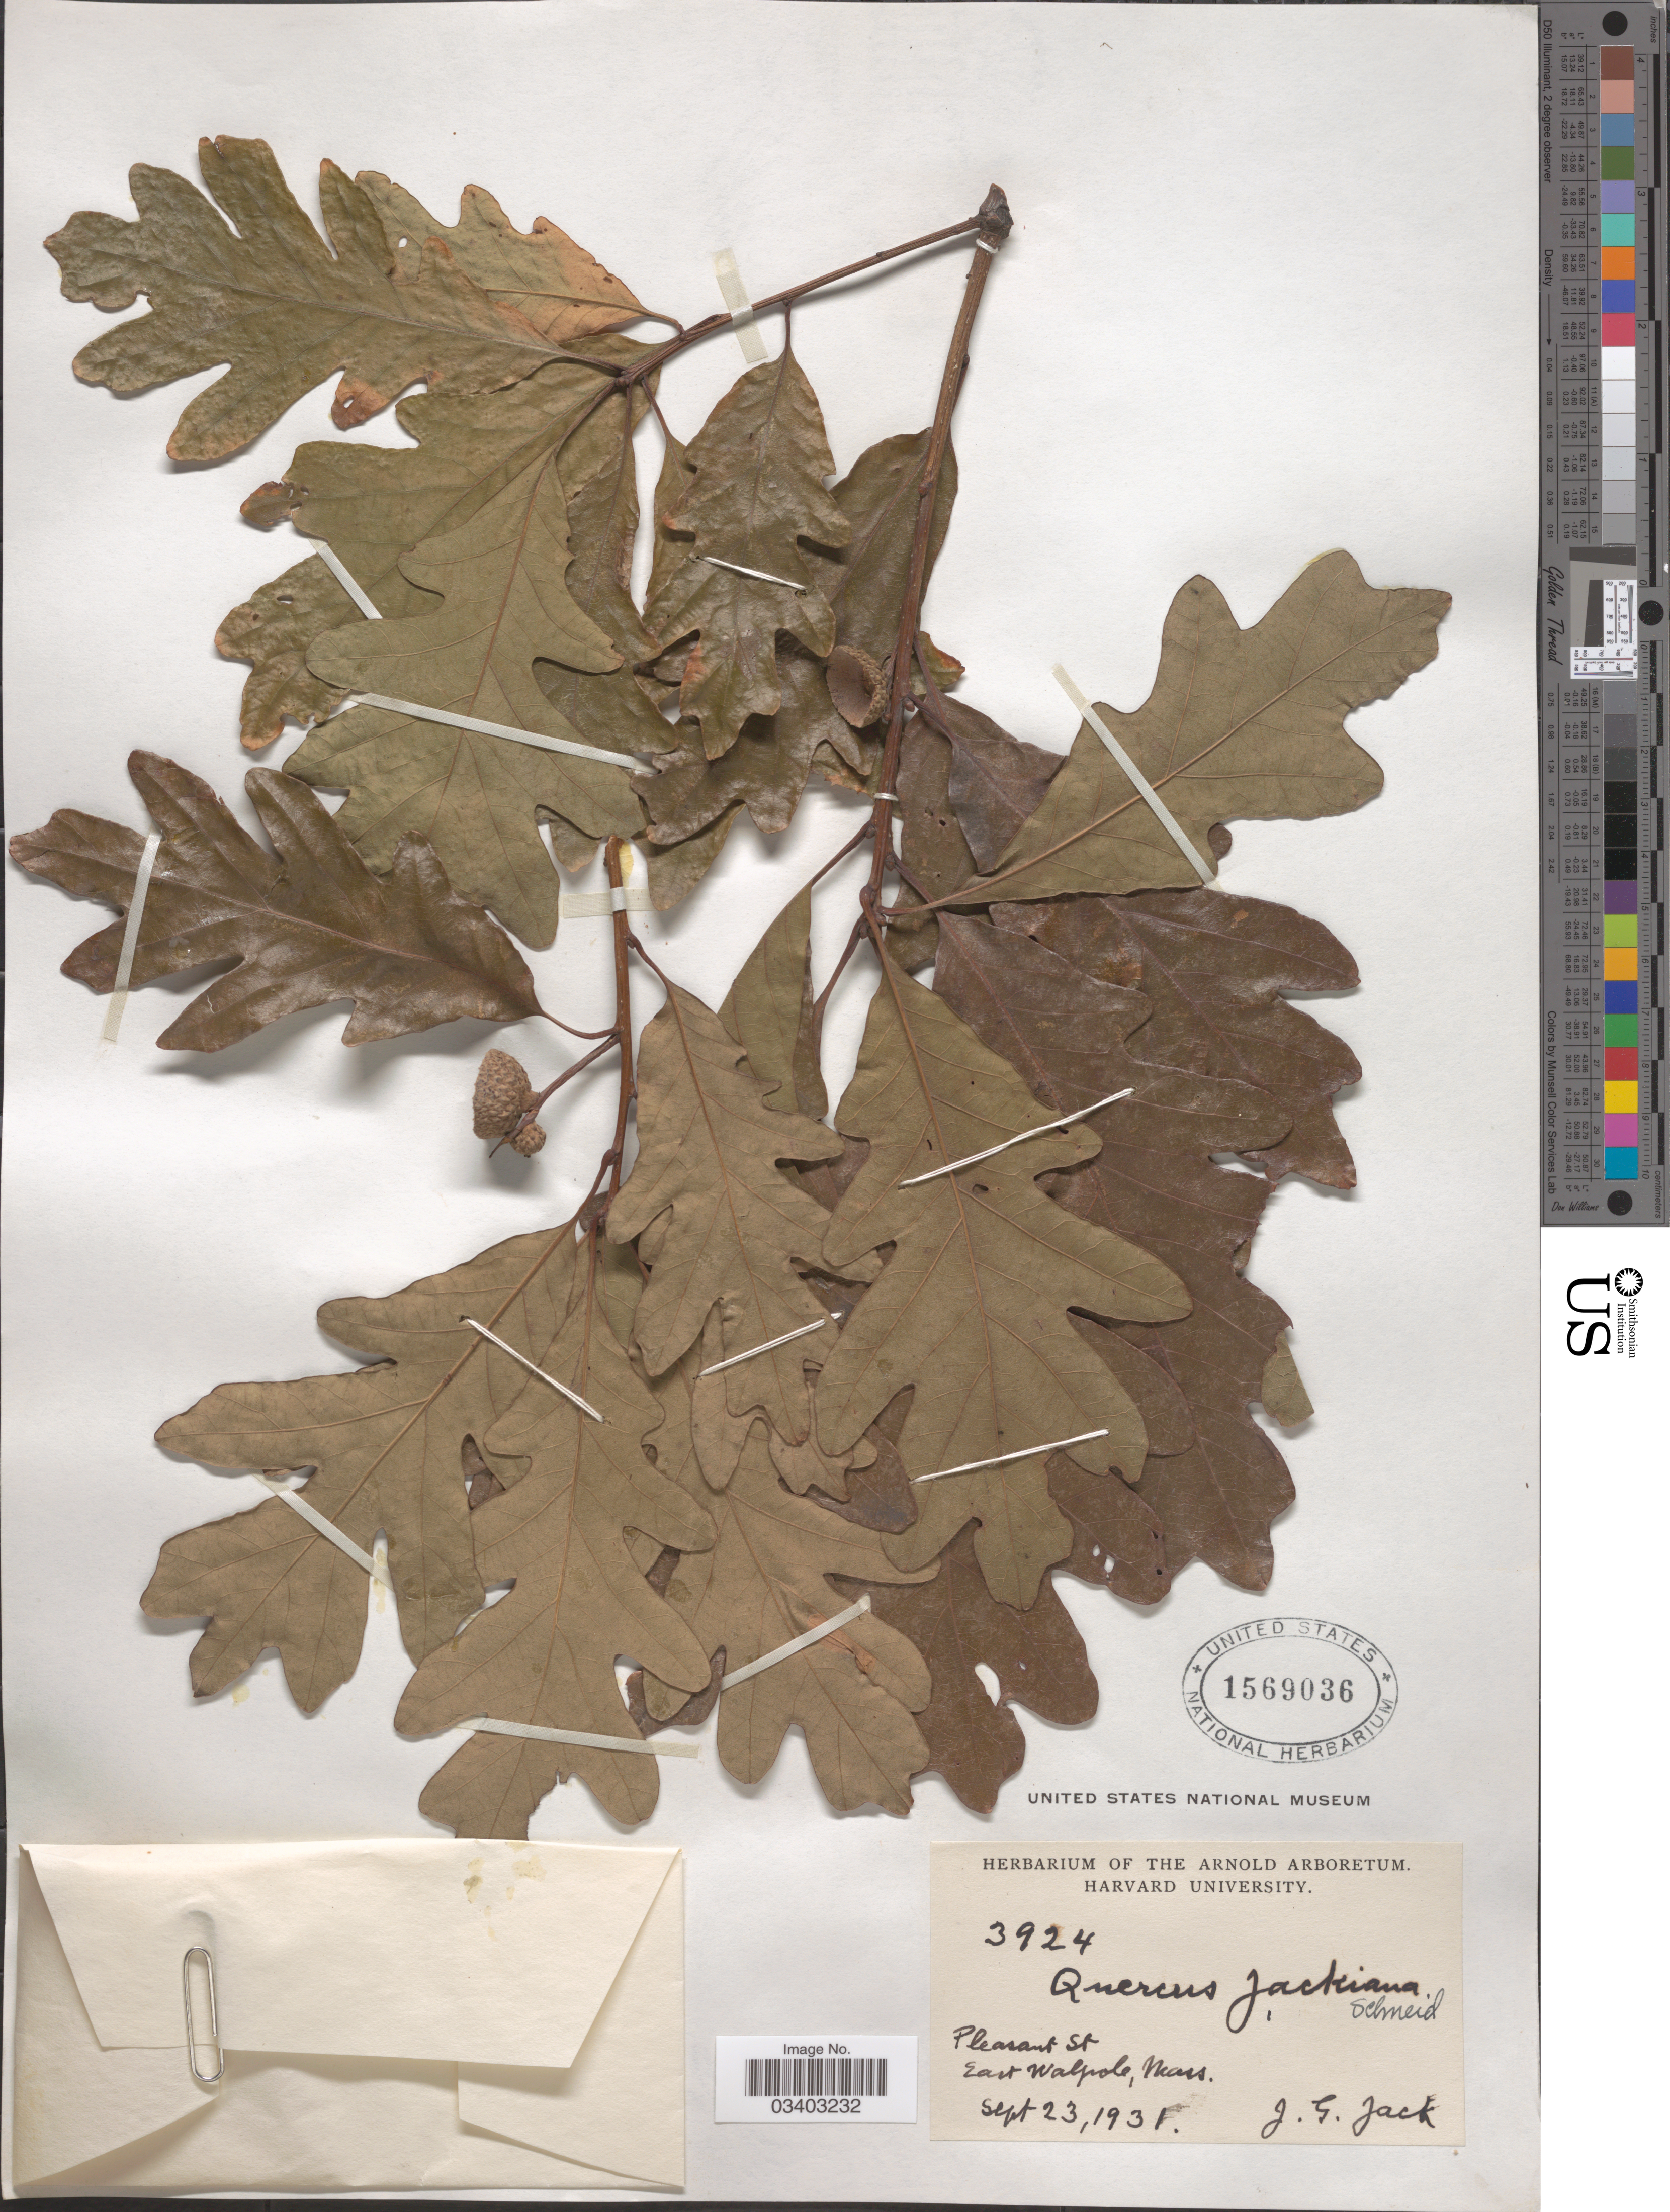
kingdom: Plantae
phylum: Tracheophyta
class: Magnoliopsida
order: Fagales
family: Fagaceae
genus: Quercus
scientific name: Quercus alba x Q. bicolor Willd.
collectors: J. G. Jack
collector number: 3924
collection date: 1931-09-23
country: United States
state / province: Massachusetts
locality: Pleasant St. East Walpole.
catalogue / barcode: US 1569036